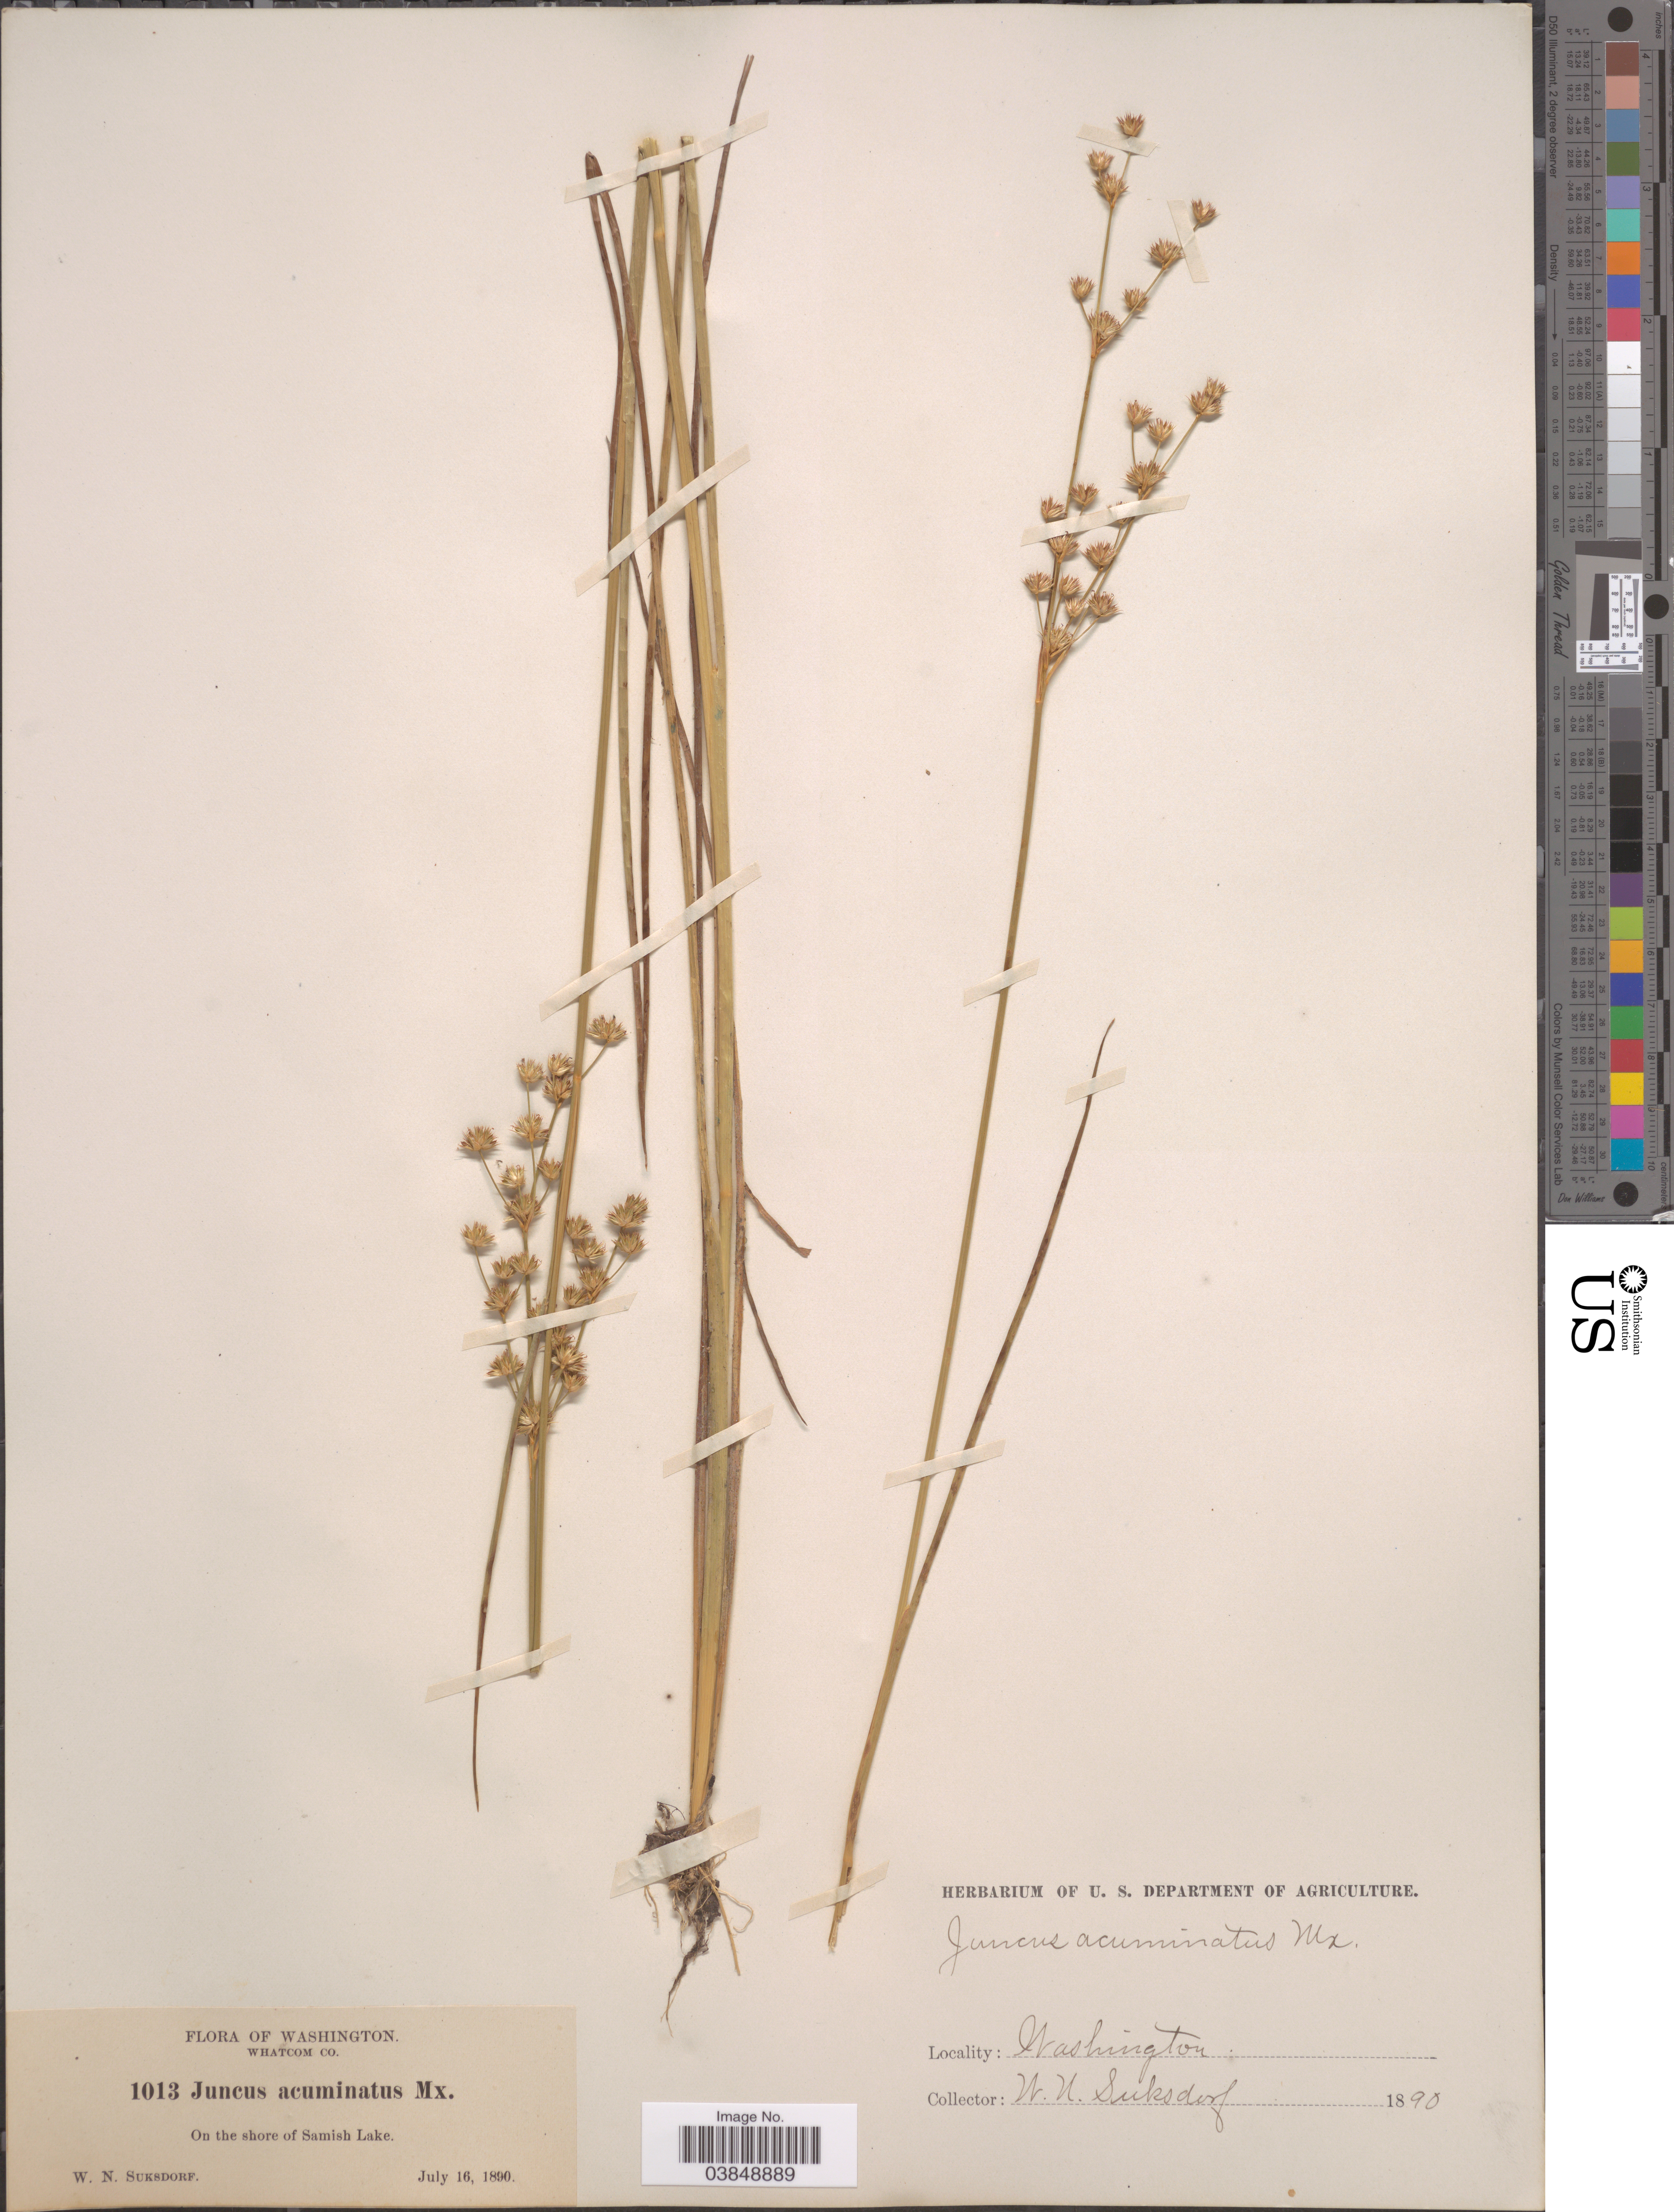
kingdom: Plantae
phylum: Tracheophyta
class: Liliopsida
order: Poales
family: Juncaceae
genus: Juncus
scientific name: Juncus acuminatus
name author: Michx.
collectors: W. N. Suksdorf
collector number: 1013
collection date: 1890-07-16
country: United States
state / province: Washington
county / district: Whatcom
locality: Whatcom Co. On the shore of Samish Lake.